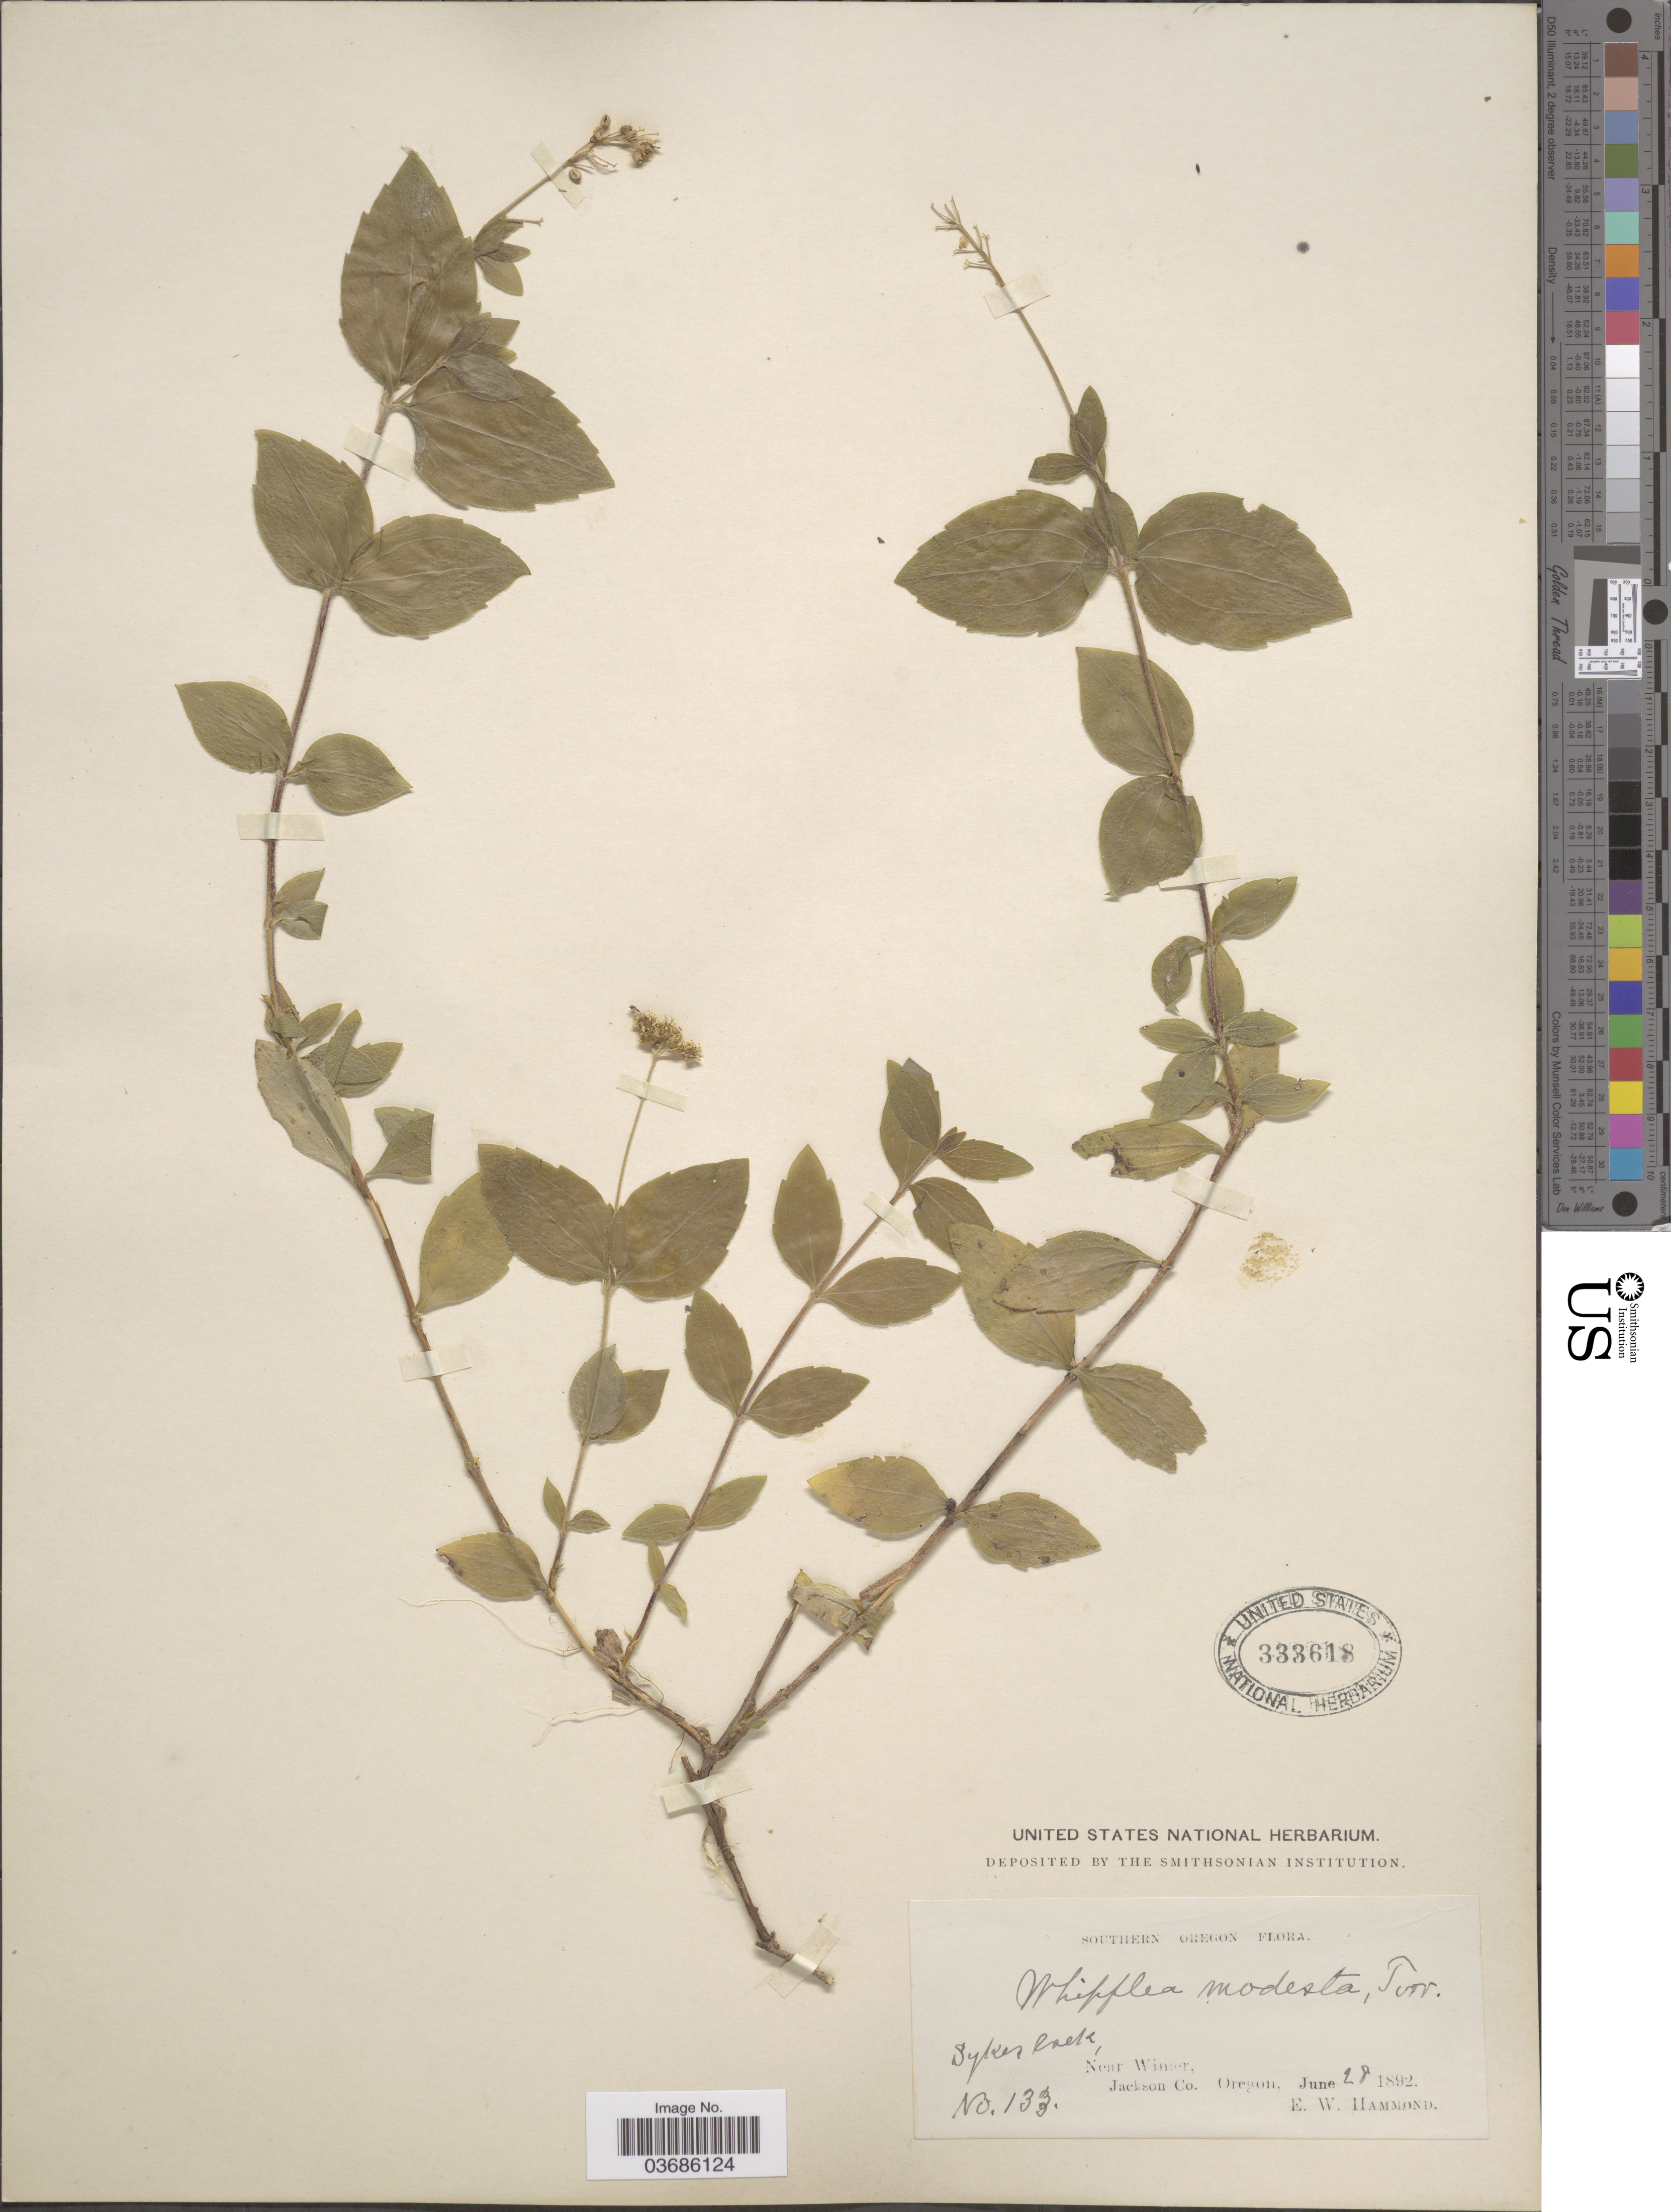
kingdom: Plantae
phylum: Tracheophyta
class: Magnoliopsida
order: Cornales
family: Hydrangeaceae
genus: Whipplea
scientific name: Whipplea modesta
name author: Torr.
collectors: E. Hammond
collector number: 133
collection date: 1892-06-28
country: United States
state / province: Oregon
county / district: Jackson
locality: Southern Oregon. Sykes Creek, Near Wimer, Jackson Co.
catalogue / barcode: US 333618